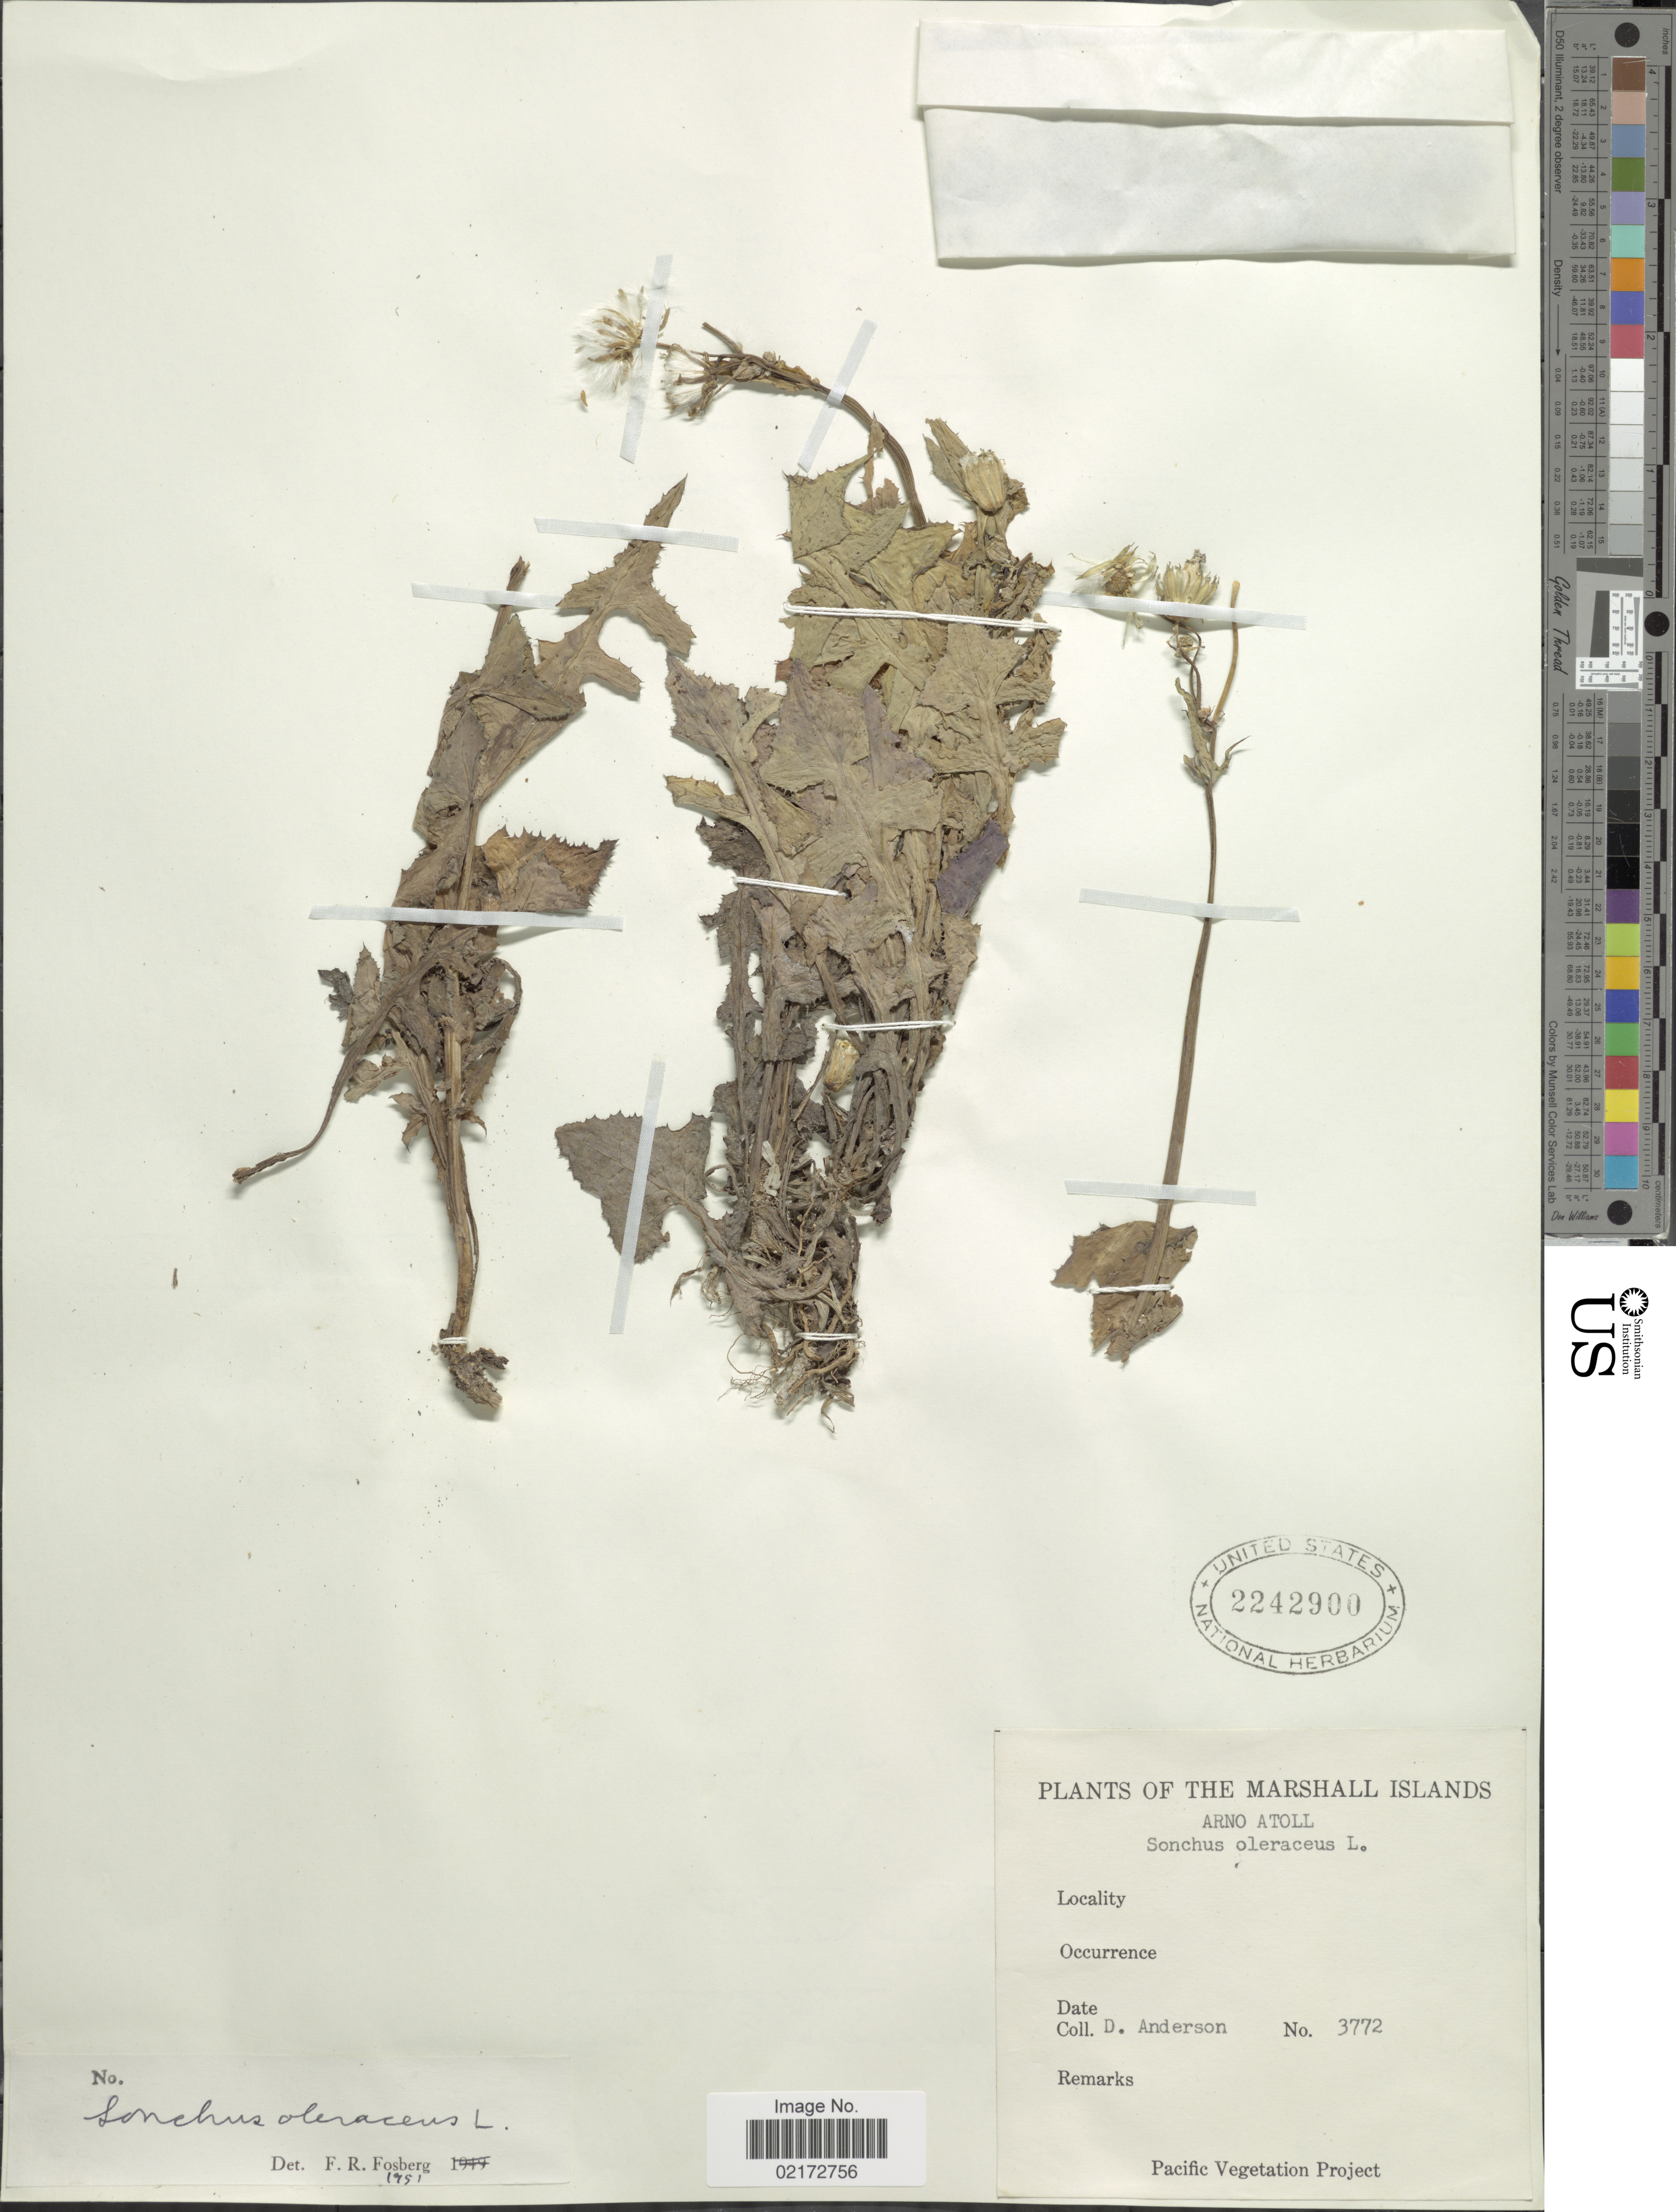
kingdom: Plantae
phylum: Tracheophyta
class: Magnoliopsida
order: Asterales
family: Asteraceae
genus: Sonchus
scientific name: Sonchus oleraceus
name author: L.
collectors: D. Anderson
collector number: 3772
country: Marshall Islands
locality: Marshall Islands. Arno Atoll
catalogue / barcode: US 2242900